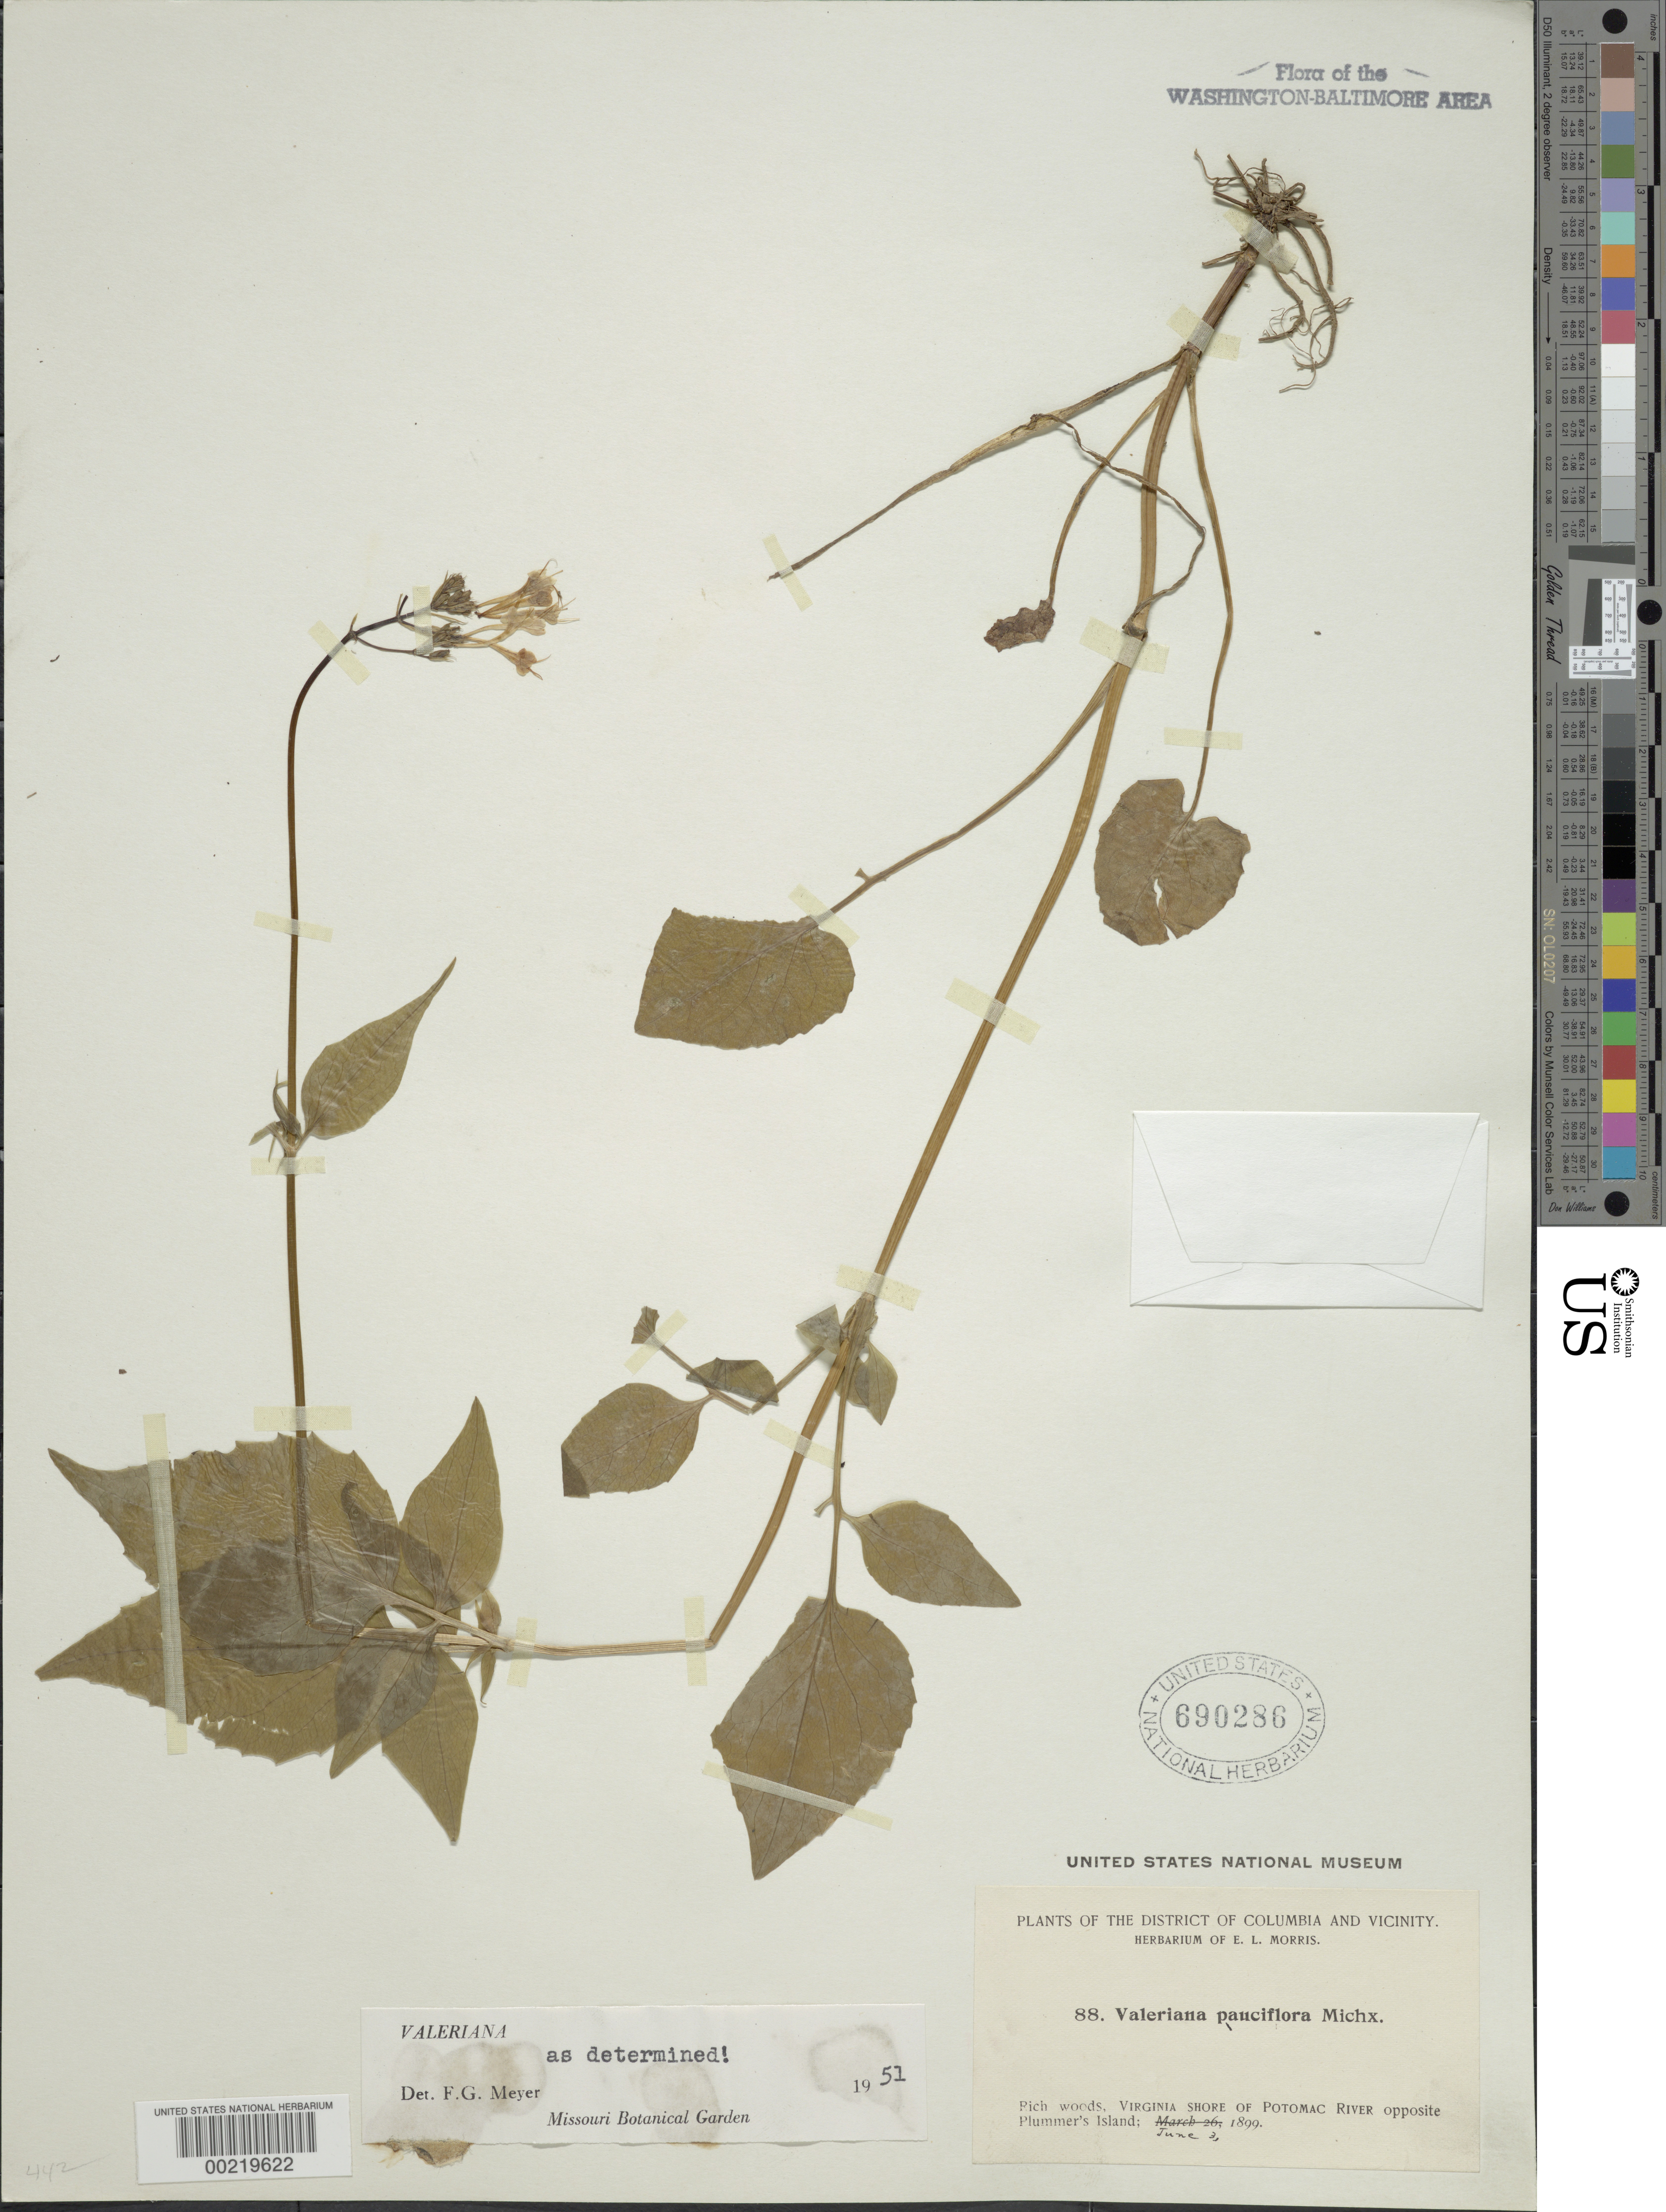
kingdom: Plantae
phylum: Tracheophyta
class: Magnoliopsida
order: Dipsacales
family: Caprifoliaceae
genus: Valeriana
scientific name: Valeriana pauciflora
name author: Michx.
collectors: E. L. Morris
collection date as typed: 03 Jun 1899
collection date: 1899-06-03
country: United States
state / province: Virginia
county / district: Fairfax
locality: Opposite Plummers Island C. & O. Canal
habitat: Rich woods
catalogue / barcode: US 690286